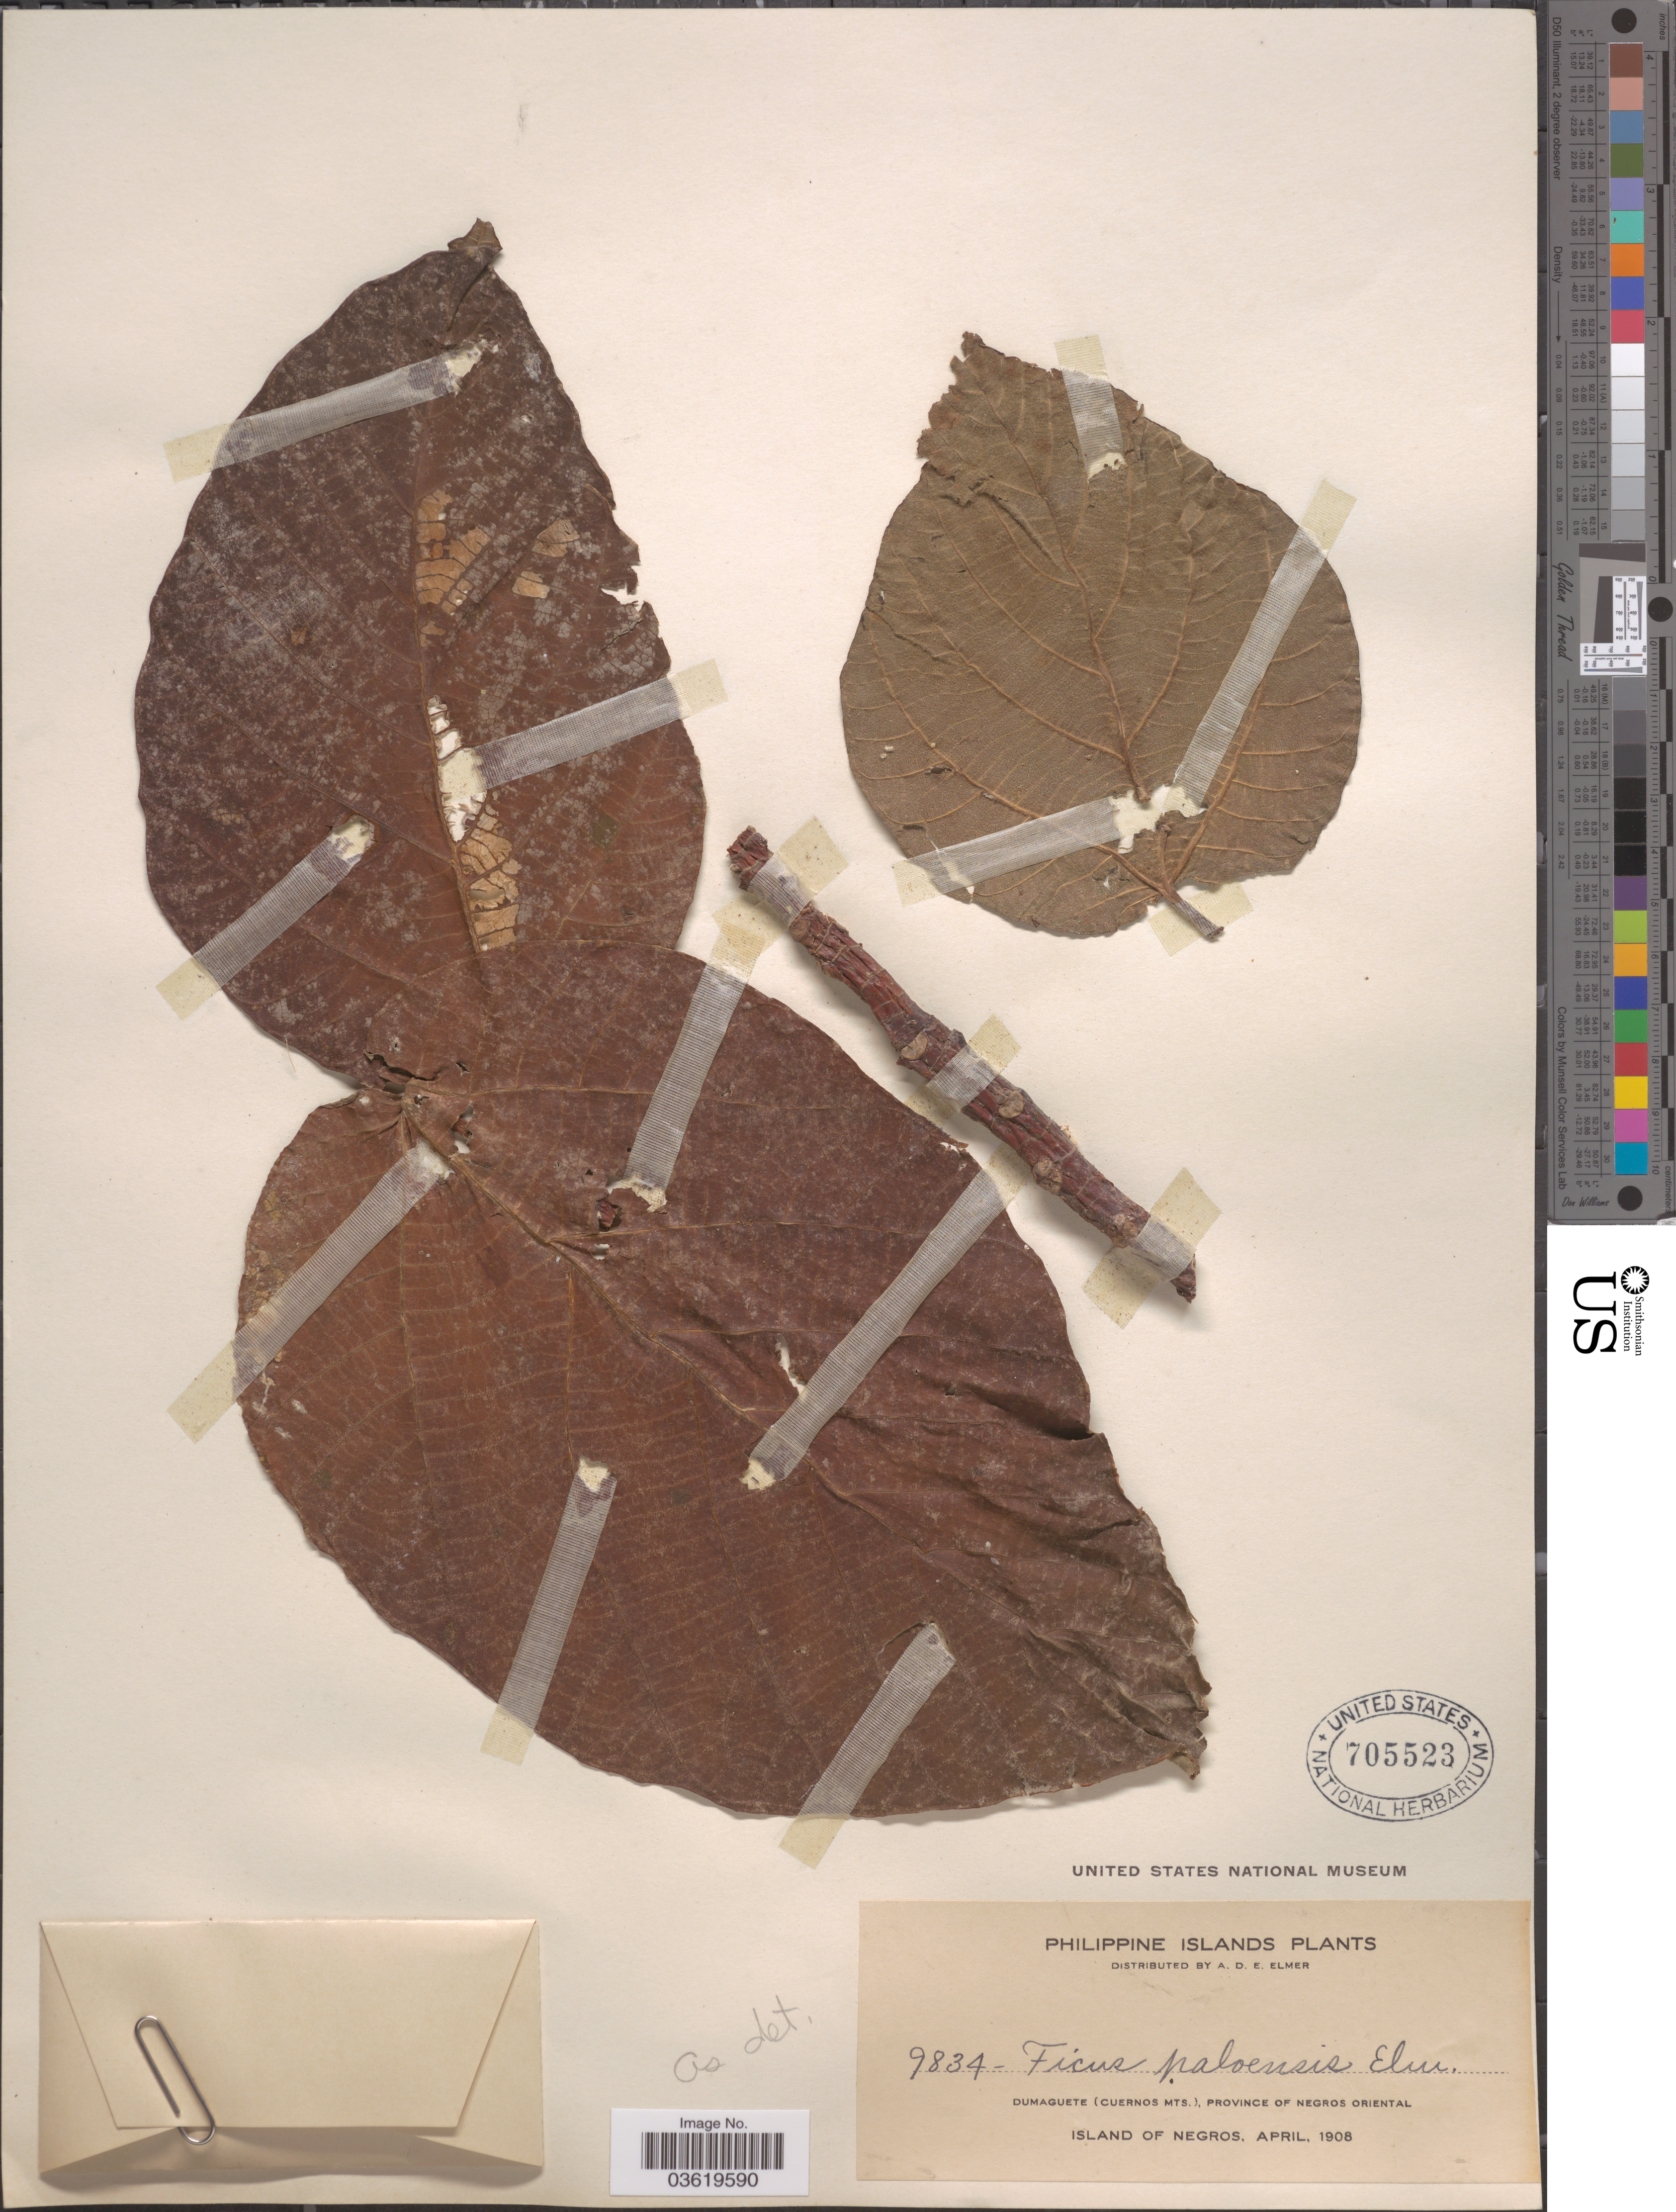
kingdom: Plantae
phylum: Tracheophyta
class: Magnoliopsida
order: Rosales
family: Moraceae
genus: Ficus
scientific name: Ficus ruficaulis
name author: Merr.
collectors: A. D. E. Elmer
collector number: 9834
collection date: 1908-04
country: Philippines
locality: Dumaguete (Cuernos Mts.), Province of Negros Oriental. Island of Negros.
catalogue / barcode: US 705523